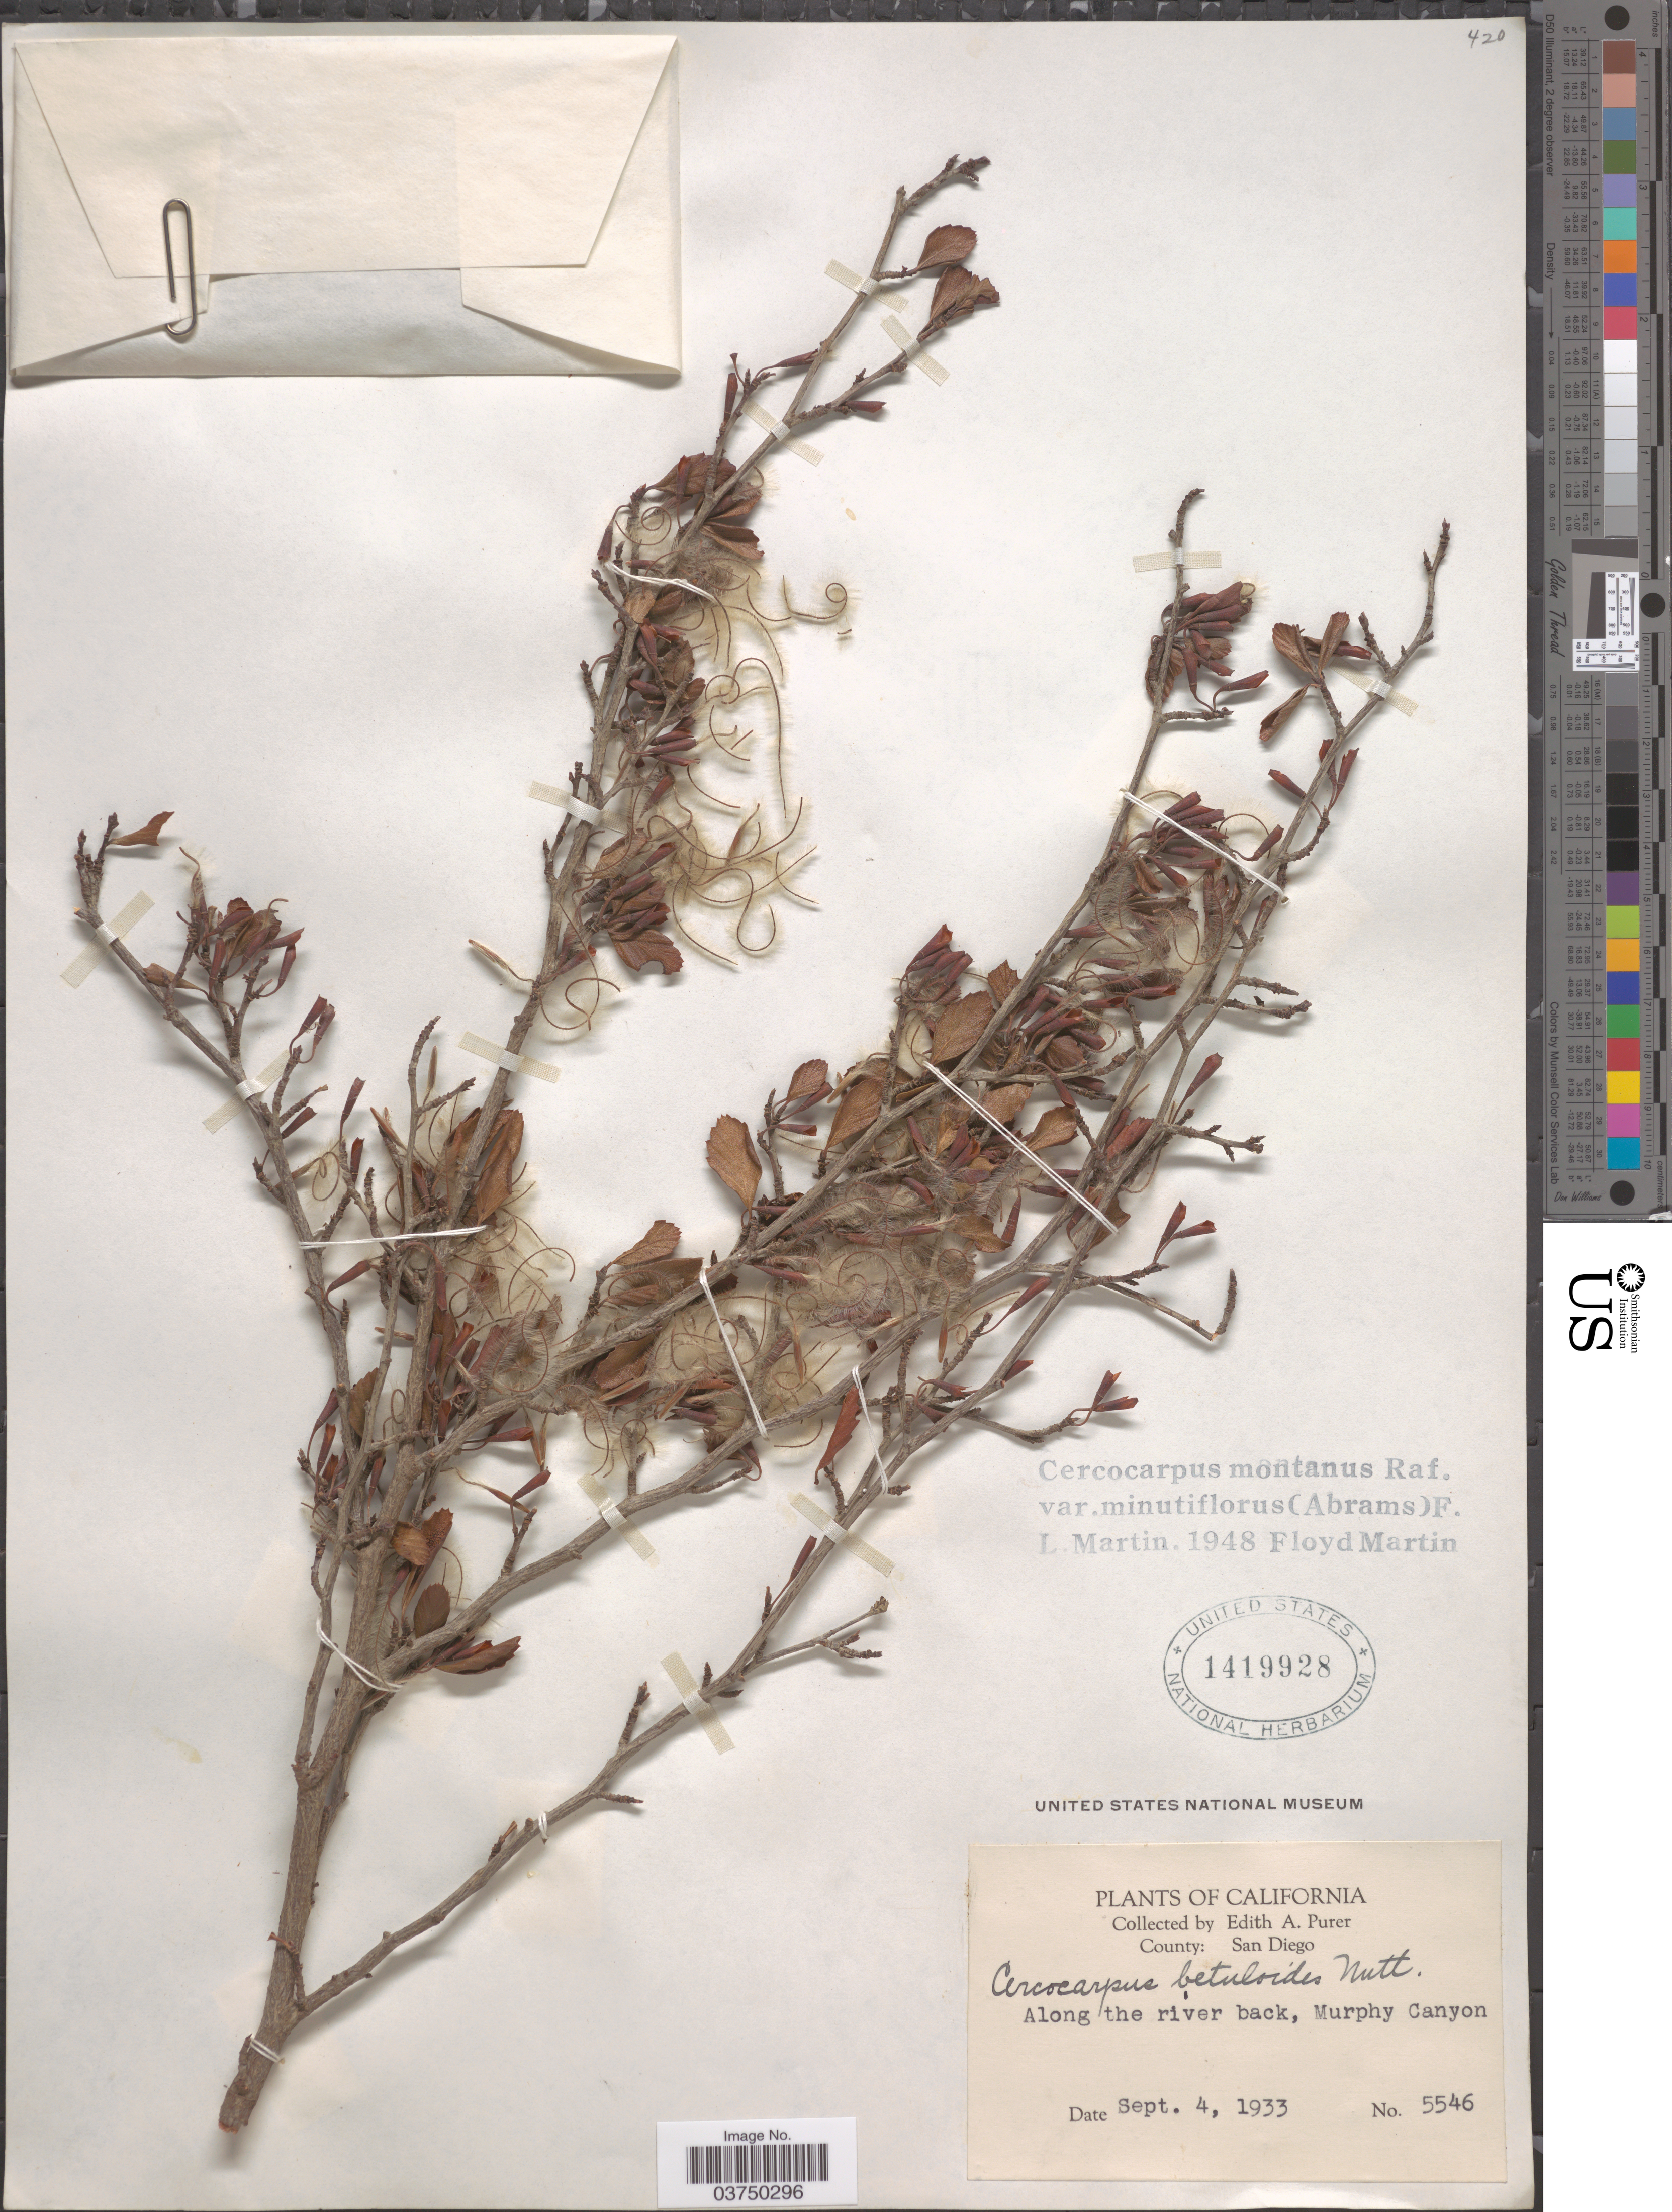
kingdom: Plantae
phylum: Tracheophyta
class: Magnoliopsida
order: Rosales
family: Rosaceae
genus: Cercocarpus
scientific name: Cercocarpus montanus var. minutiflorus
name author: (Abrams) F.L. Martin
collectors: E. Purer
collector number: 5546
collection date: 1933-09-04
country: United States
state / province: California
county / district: San Diego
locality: County: San Diego. Along the river back, Murphy Canyon.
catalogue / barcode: US 1419928